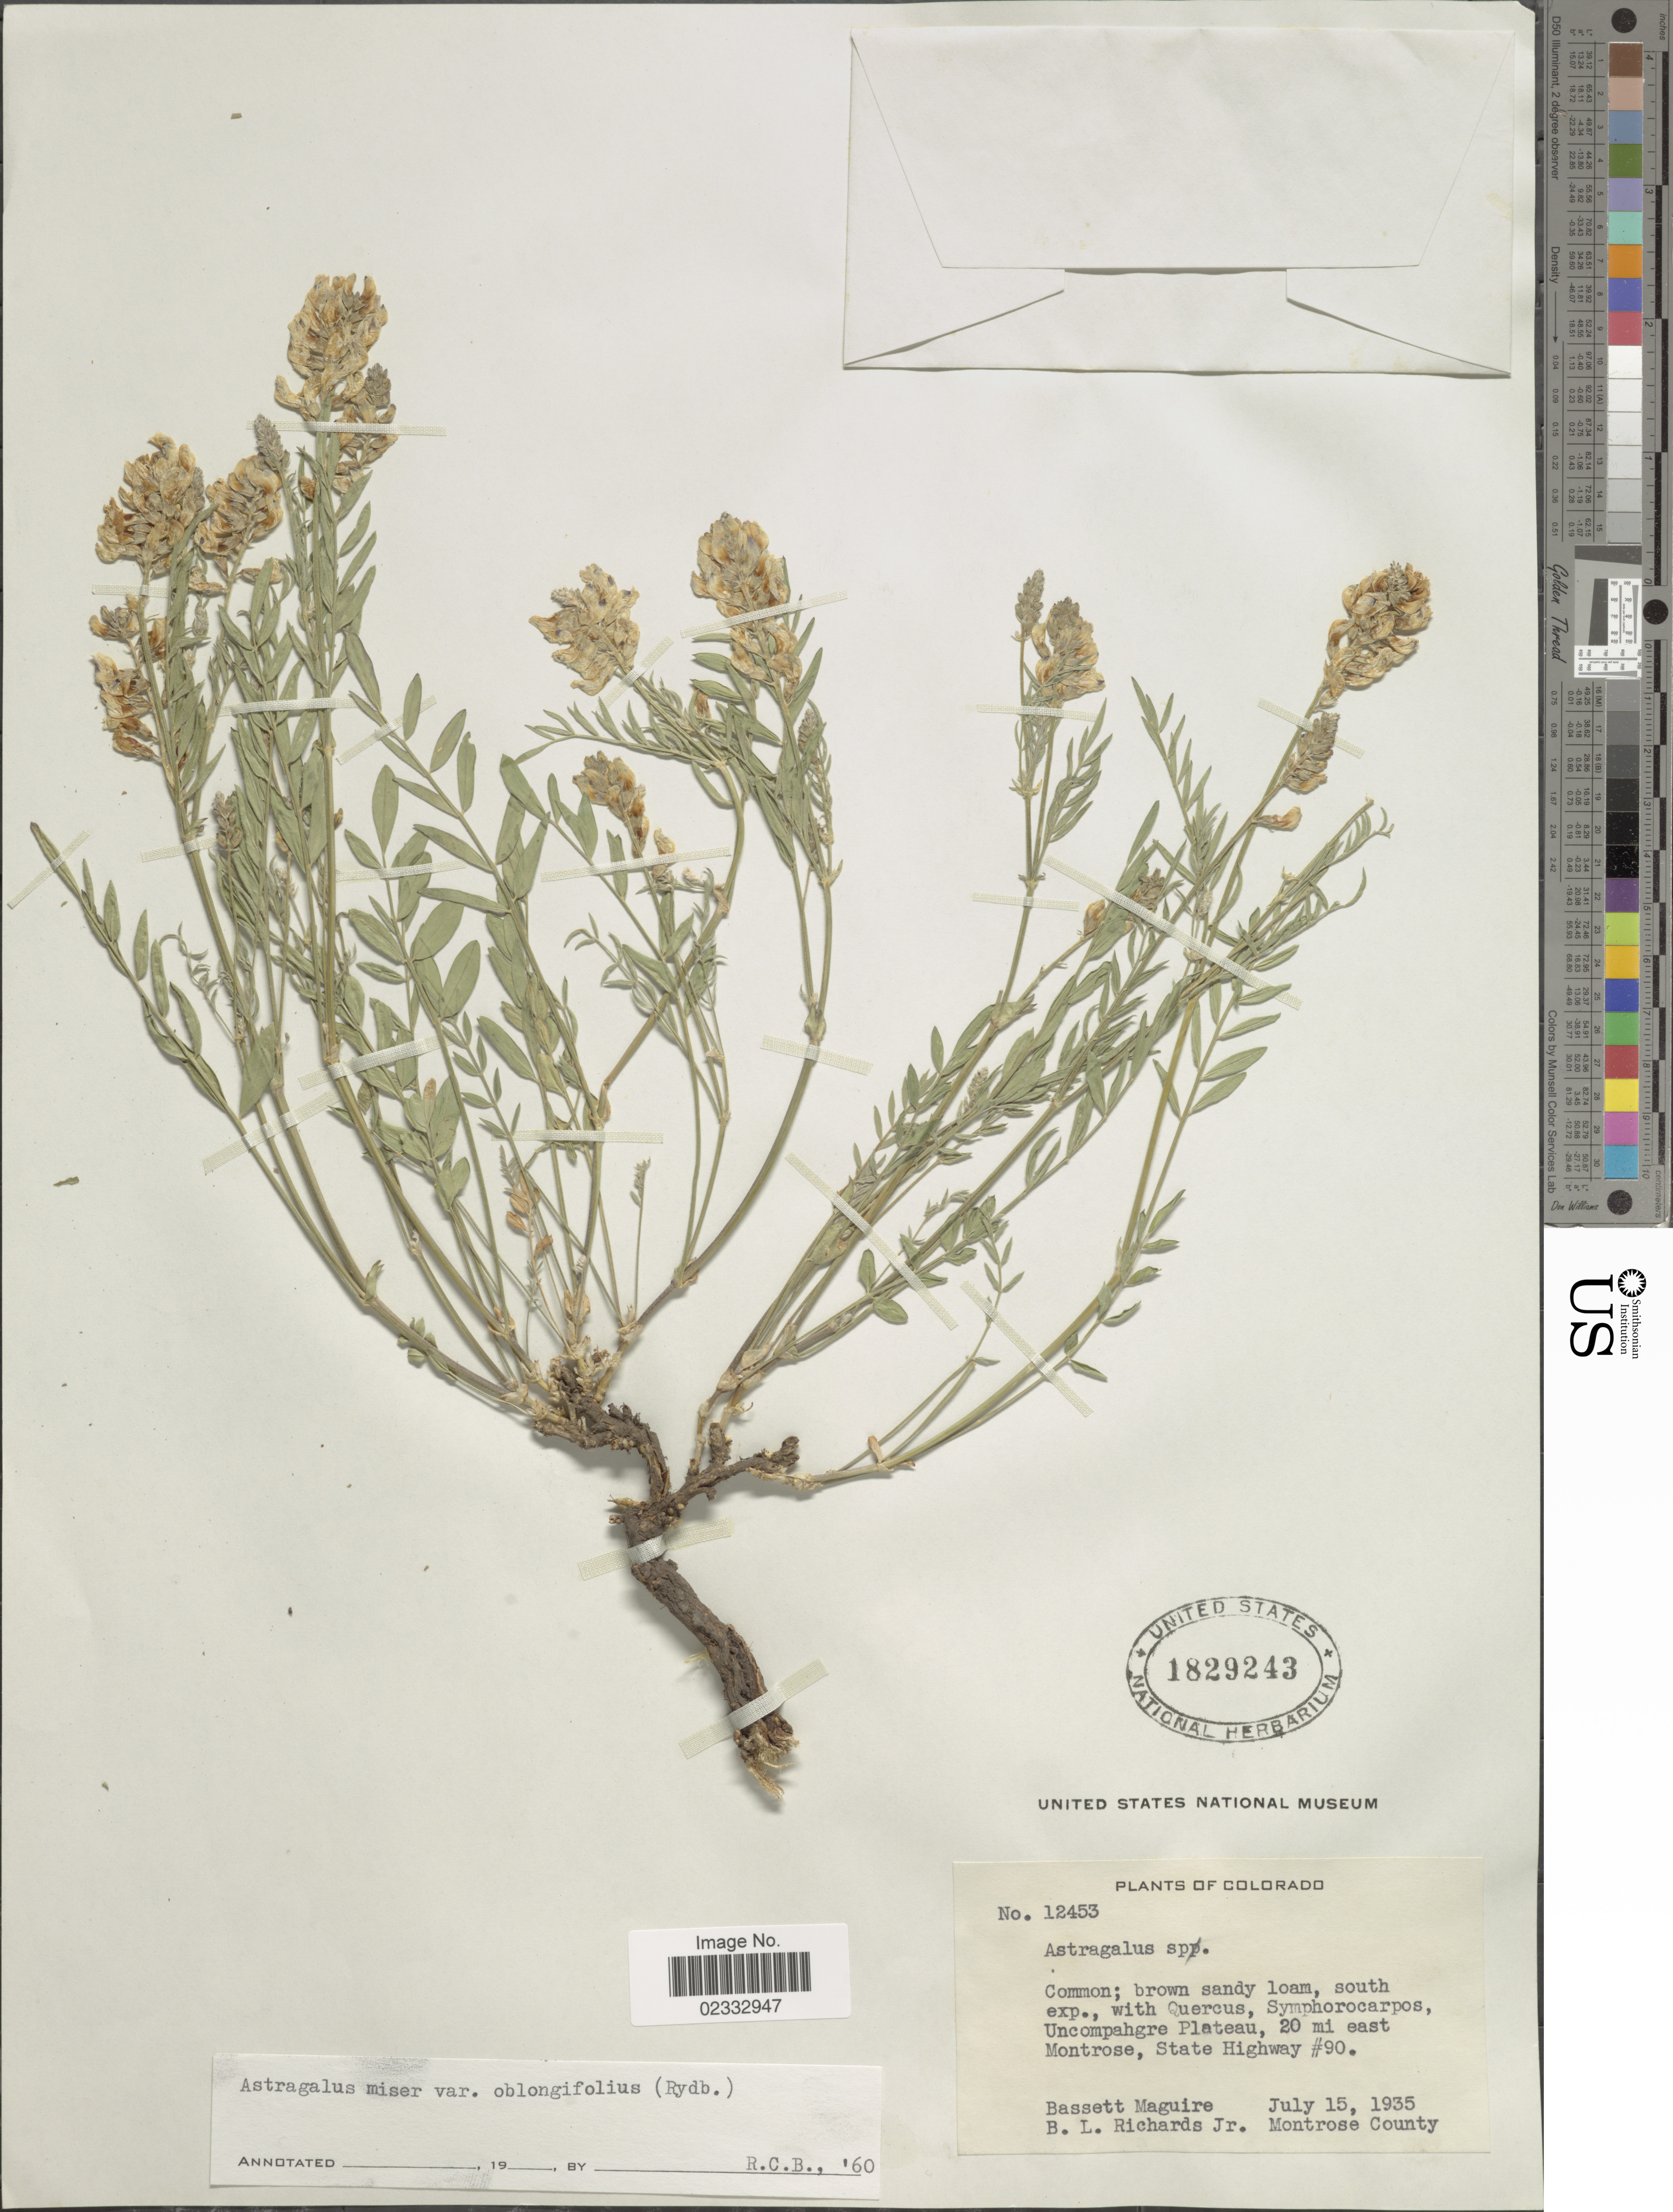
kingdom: Plantae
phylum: Tracheophyta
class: Magnoliopsida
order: Fabales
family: Fabaceae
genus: Astragalus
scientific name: Astragalus miser var. oblongifolius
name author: (Rydb.) Cronq.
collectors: B. Maguire & B. Richards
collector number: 12453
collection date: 1935-07-15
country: United States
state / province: Colorado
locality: Umcopahgre Plateau, 20 mi east Montrose, State Highway # 90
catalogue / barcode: US 1829243